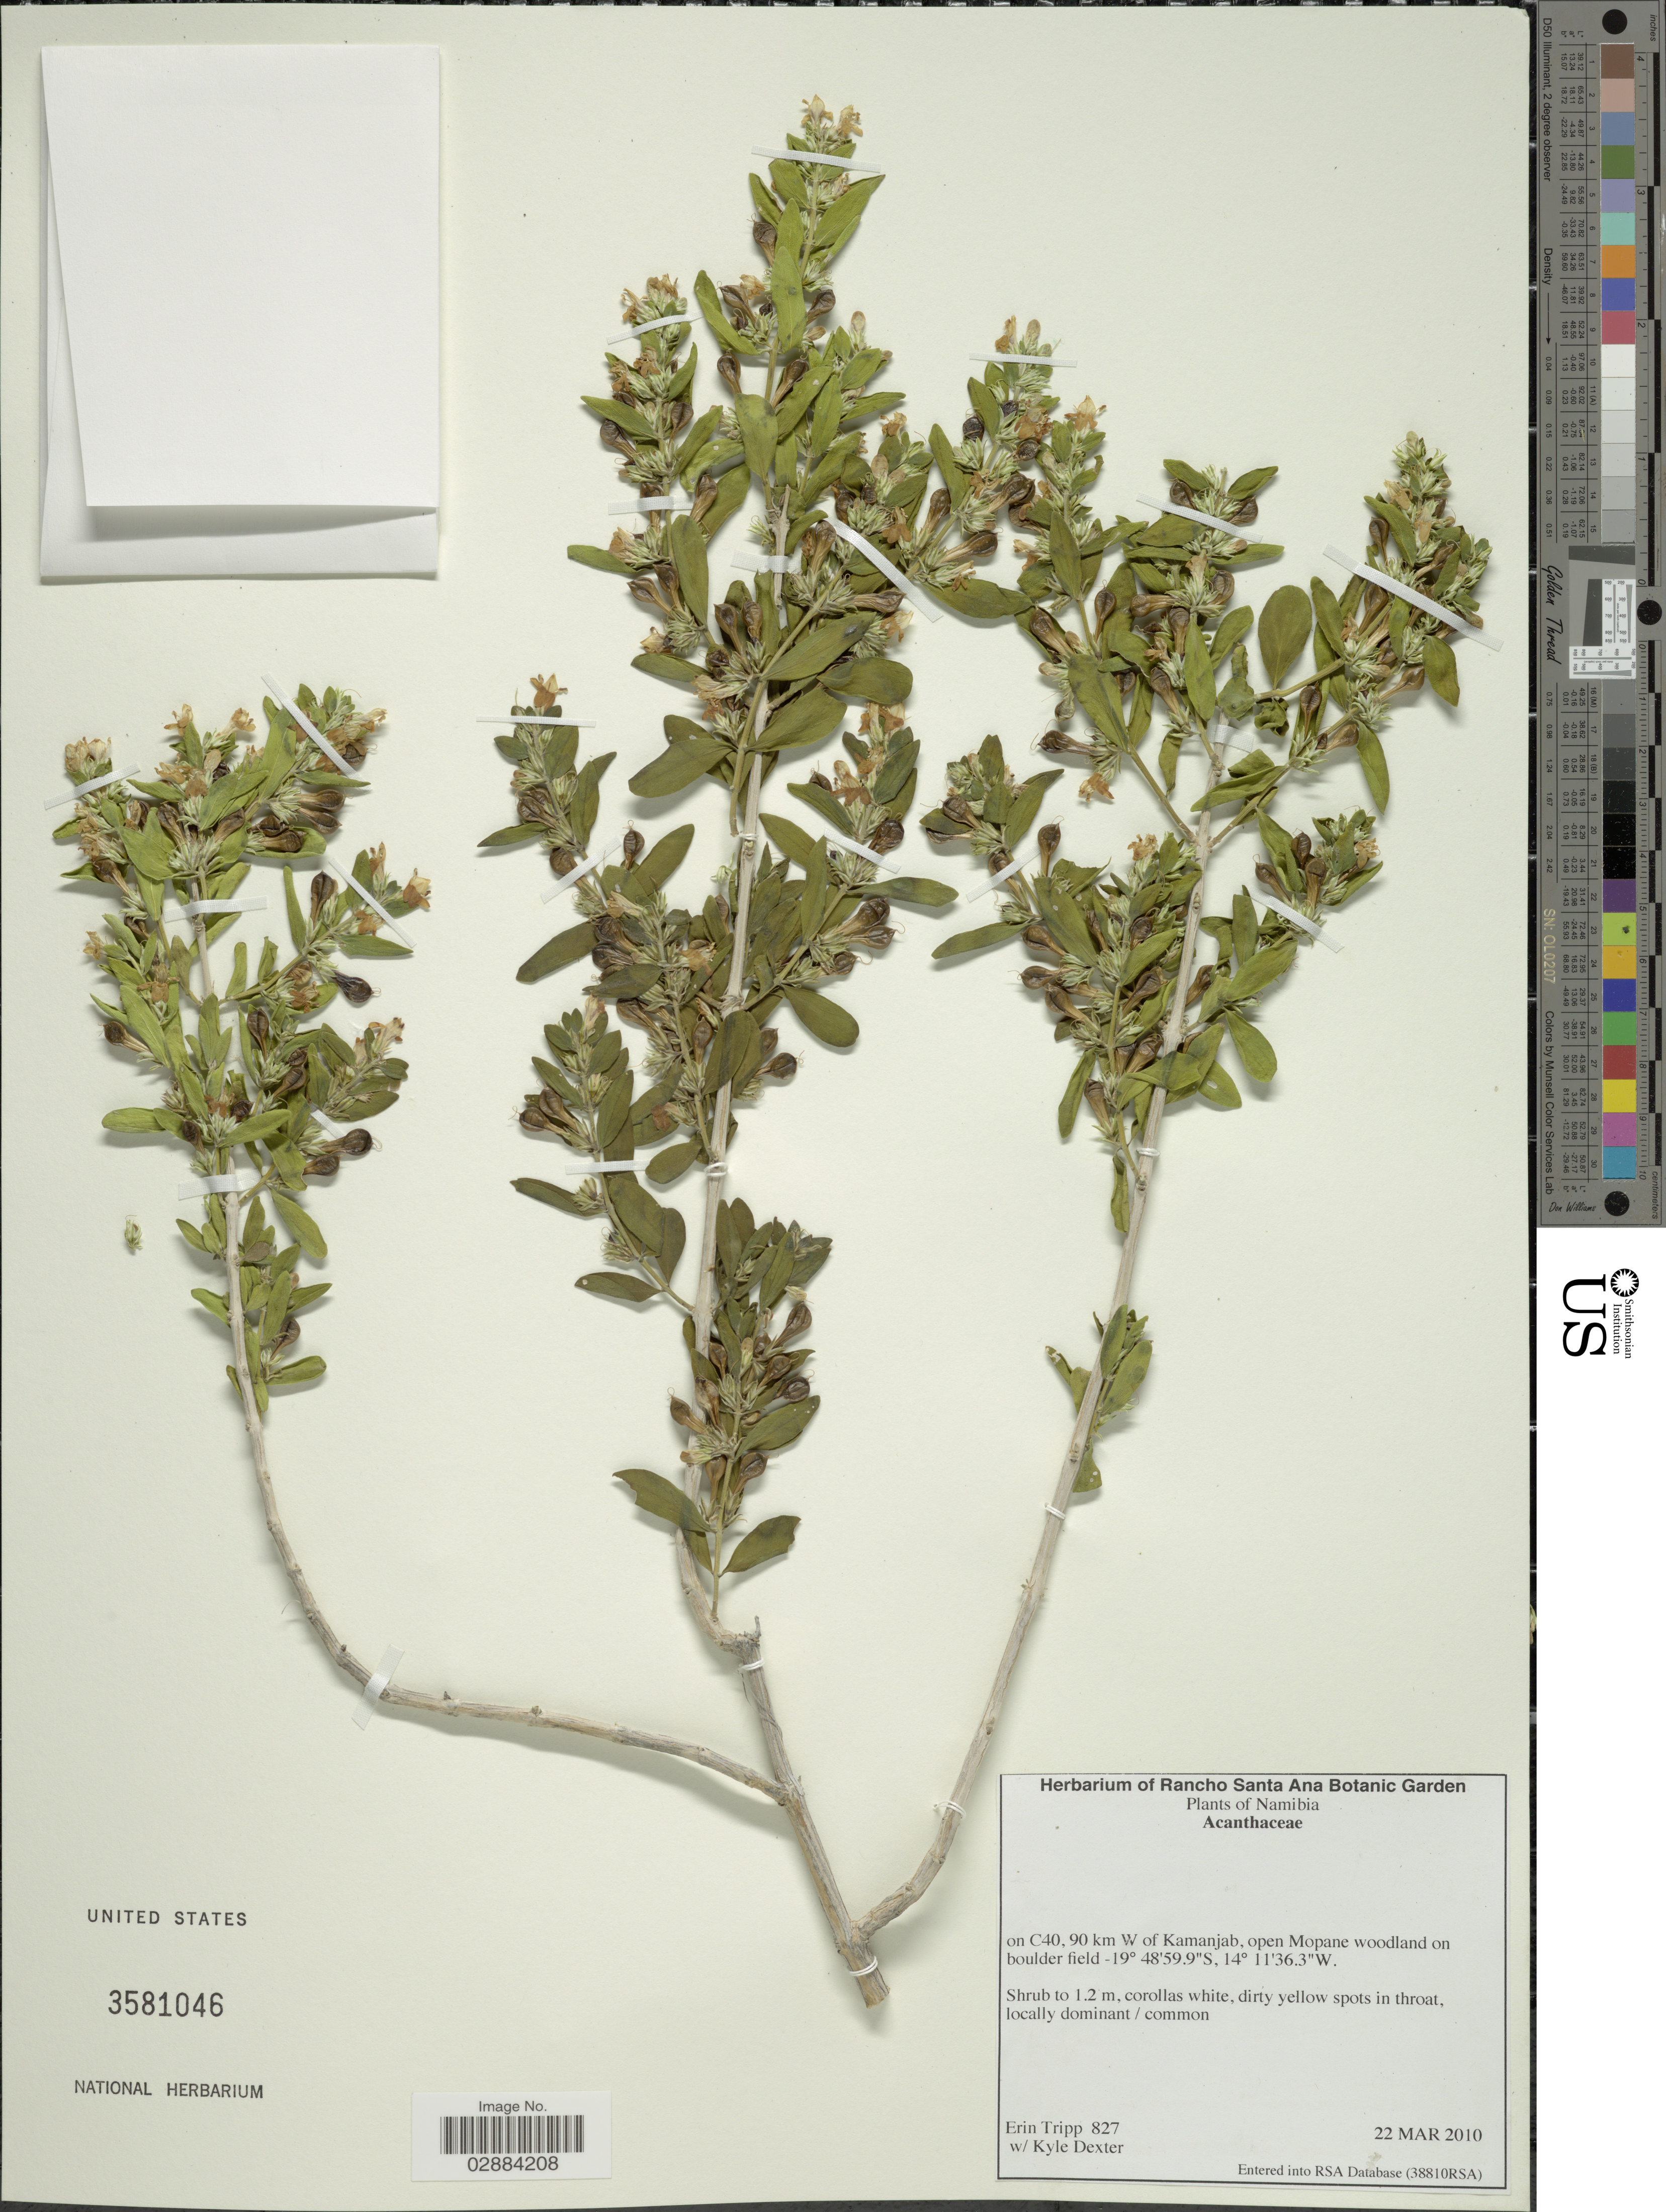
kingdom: Plantae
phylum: Tracheophyta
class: Magnoliopsida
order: Lamiales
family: Acanthaceae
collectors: E. Tripp & K. Dexter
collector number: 827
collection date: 2010-03-22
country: Namibia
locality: On C40, 90 km W of Kamanjab, open Mopane woodland on boulder field.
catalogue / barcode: US 3581046